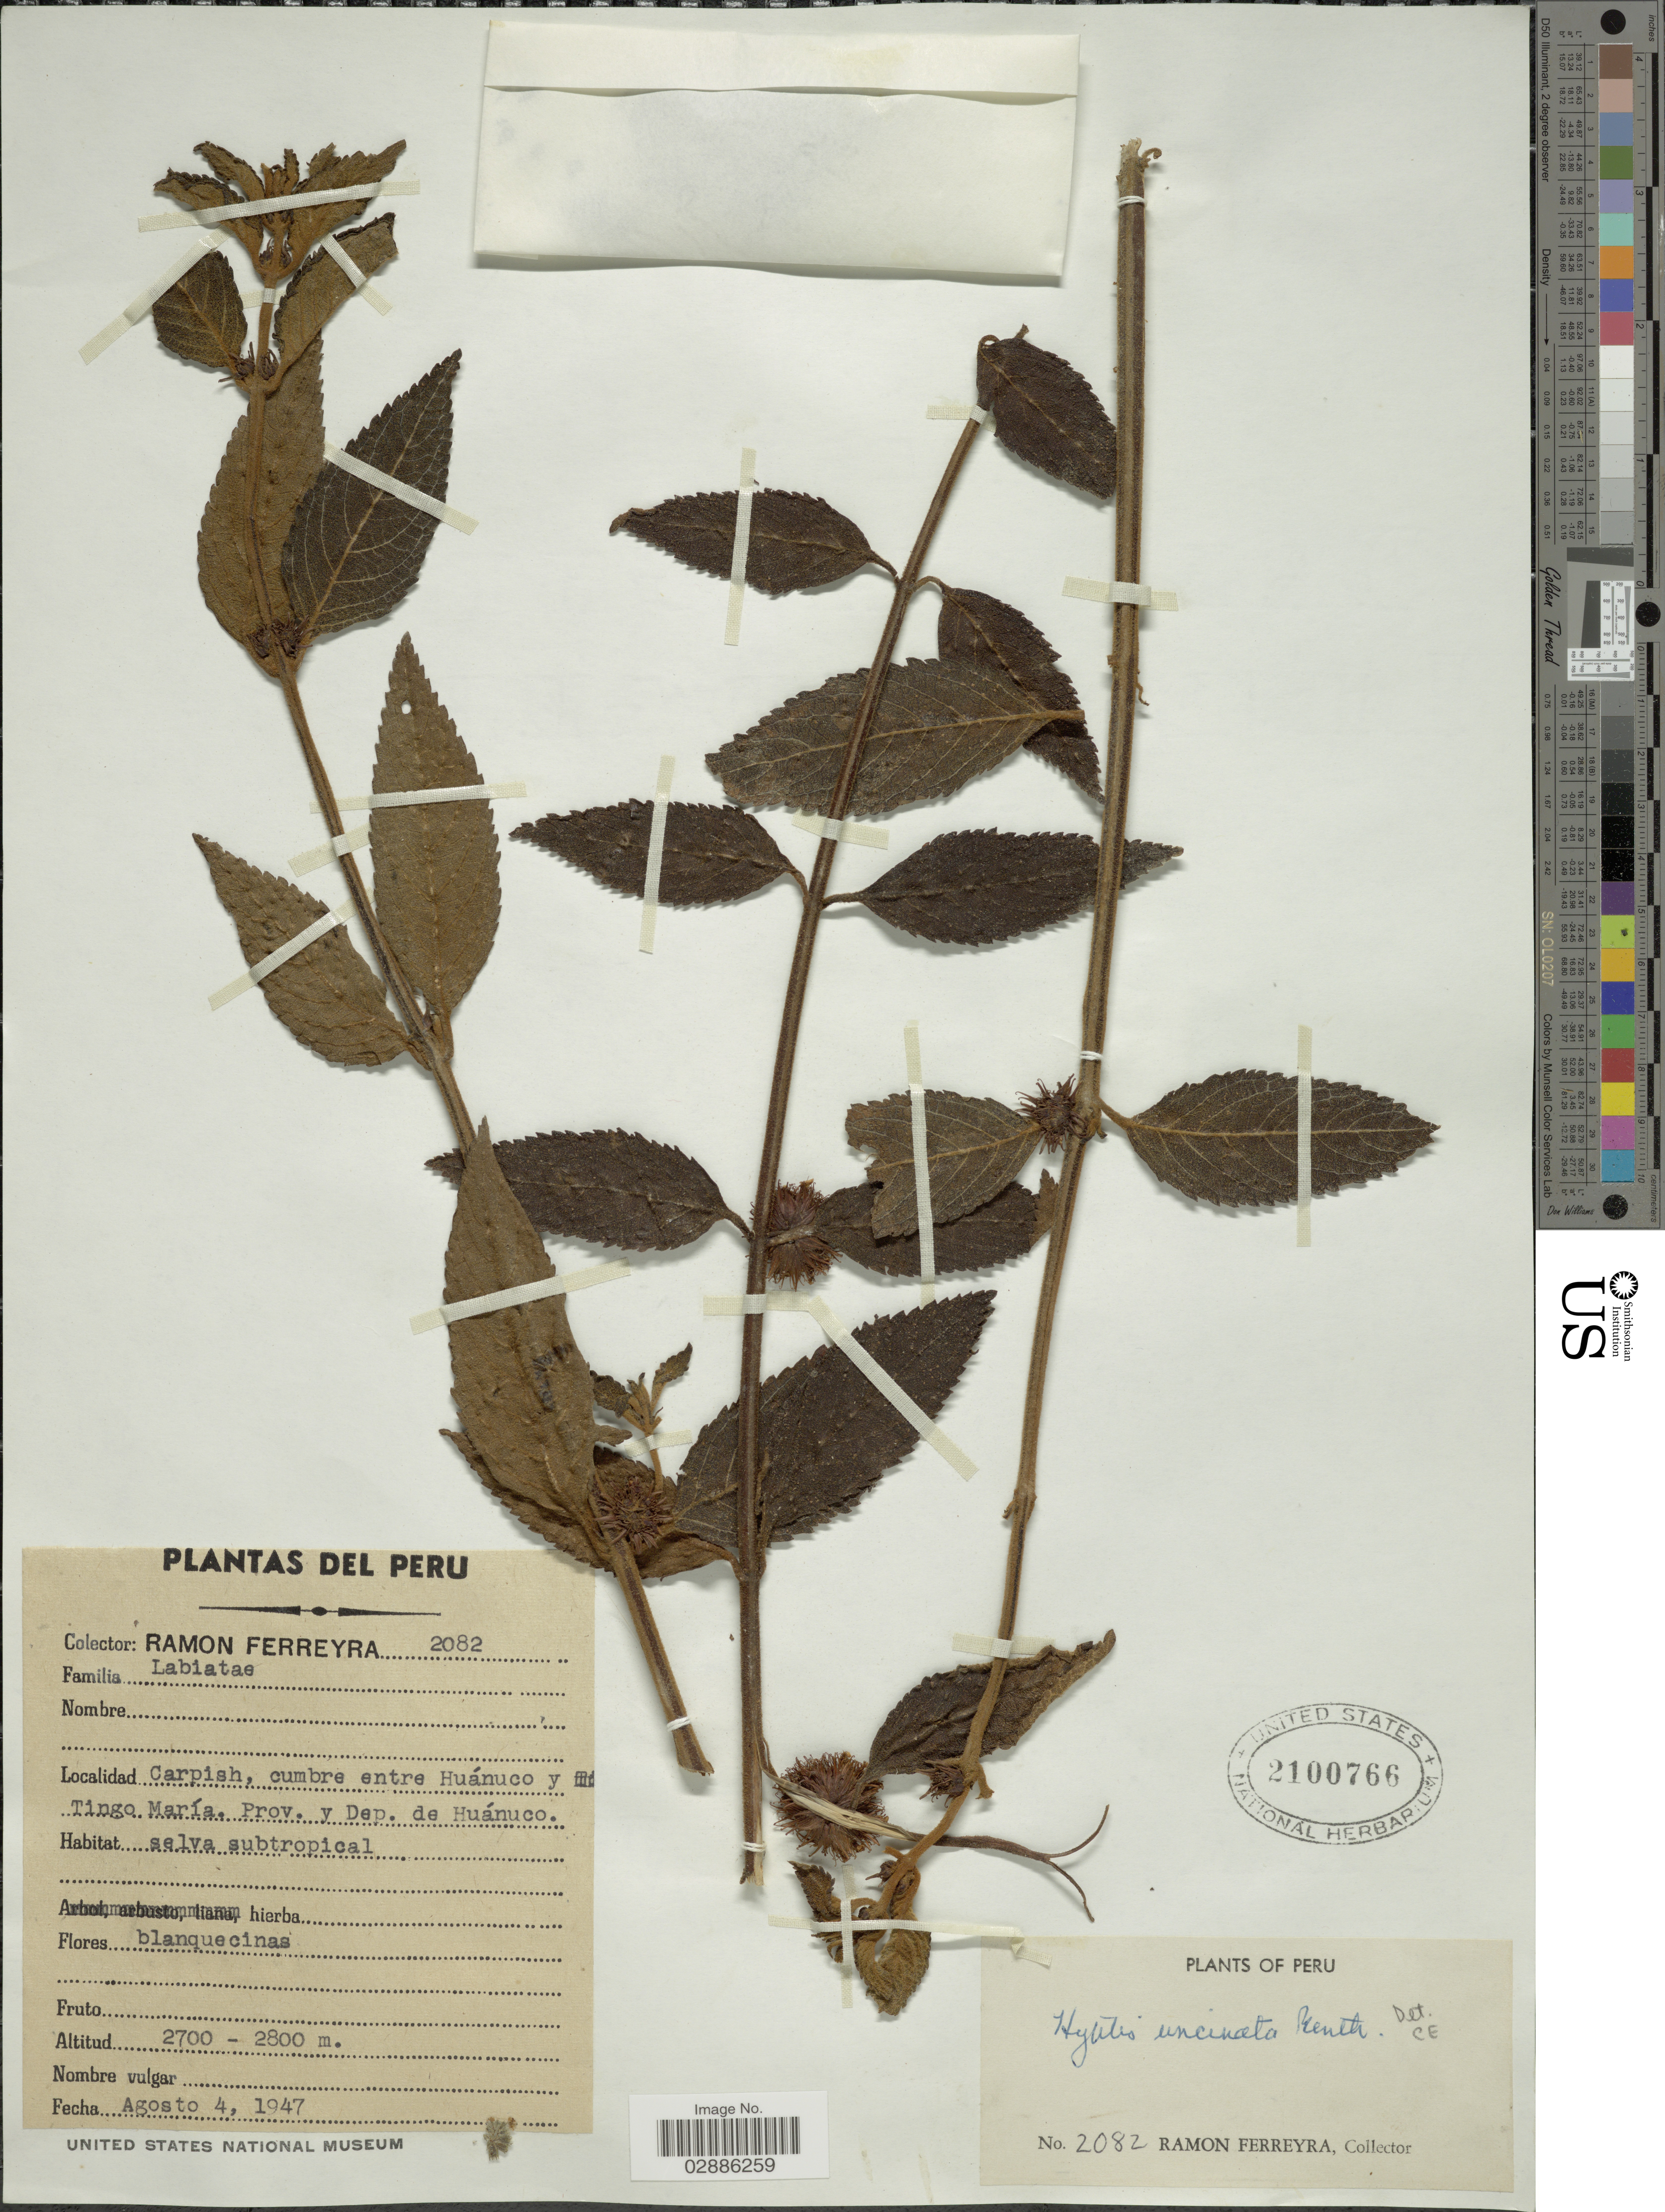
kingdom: Plantae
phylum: Tracheophyta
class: Magnoliopsida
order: Lamiales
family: Lamiaceae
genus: Hyptis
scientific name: Hyptis uncinata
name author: Benth.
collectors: R. A. Ferreyra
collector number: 2082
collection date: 1947-08-04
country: Peru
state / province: Huánuco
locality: Carpish, cumbre entre Huánuco y Tingo María, Prov. y Dep. de Huánuco.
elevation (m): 2700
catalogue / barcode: US 2100766